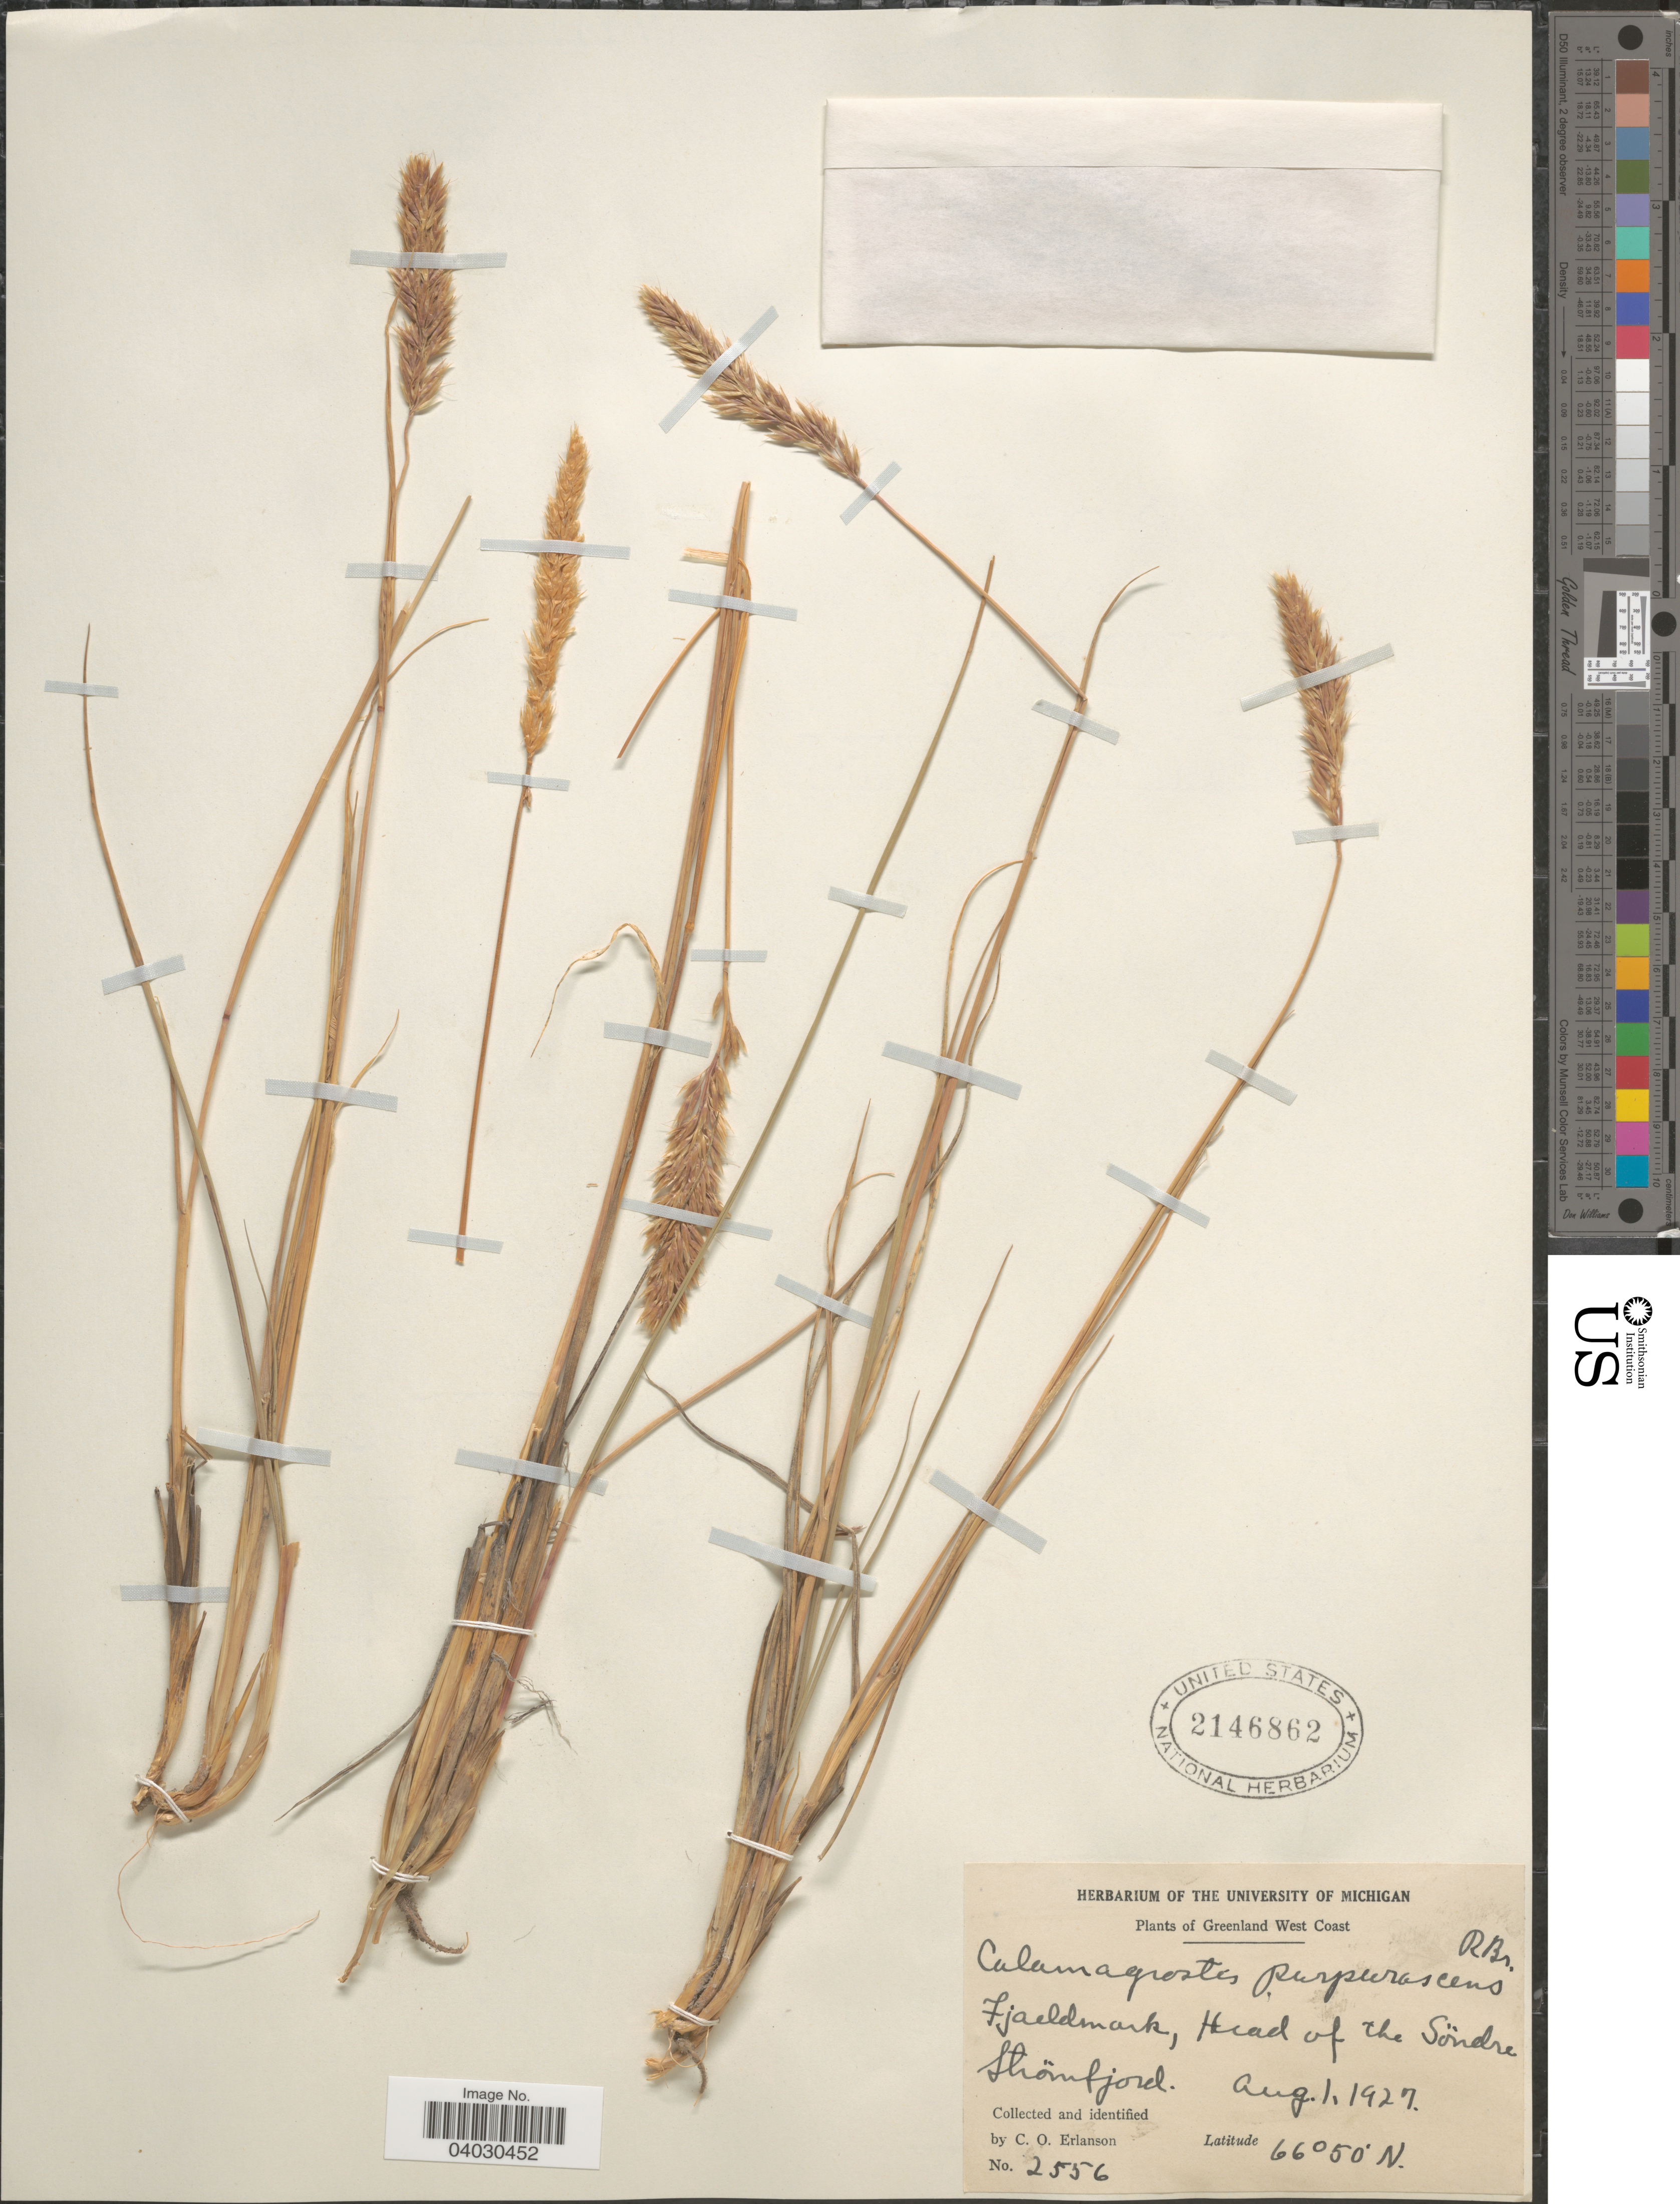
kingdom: Plantae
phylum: Tracheophyta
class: Liliopsida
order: Poales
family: Poaceae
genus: Calamagrostis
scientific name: Calamagrostis purpurascens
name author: R. Br.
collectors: C. O. Erlanson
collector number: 2556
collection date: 1927-08-01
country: Greenland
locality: Greenland West Coast. Fjaeldmark, Head of the Söndre Strömfjord.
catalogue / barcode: US 2146862